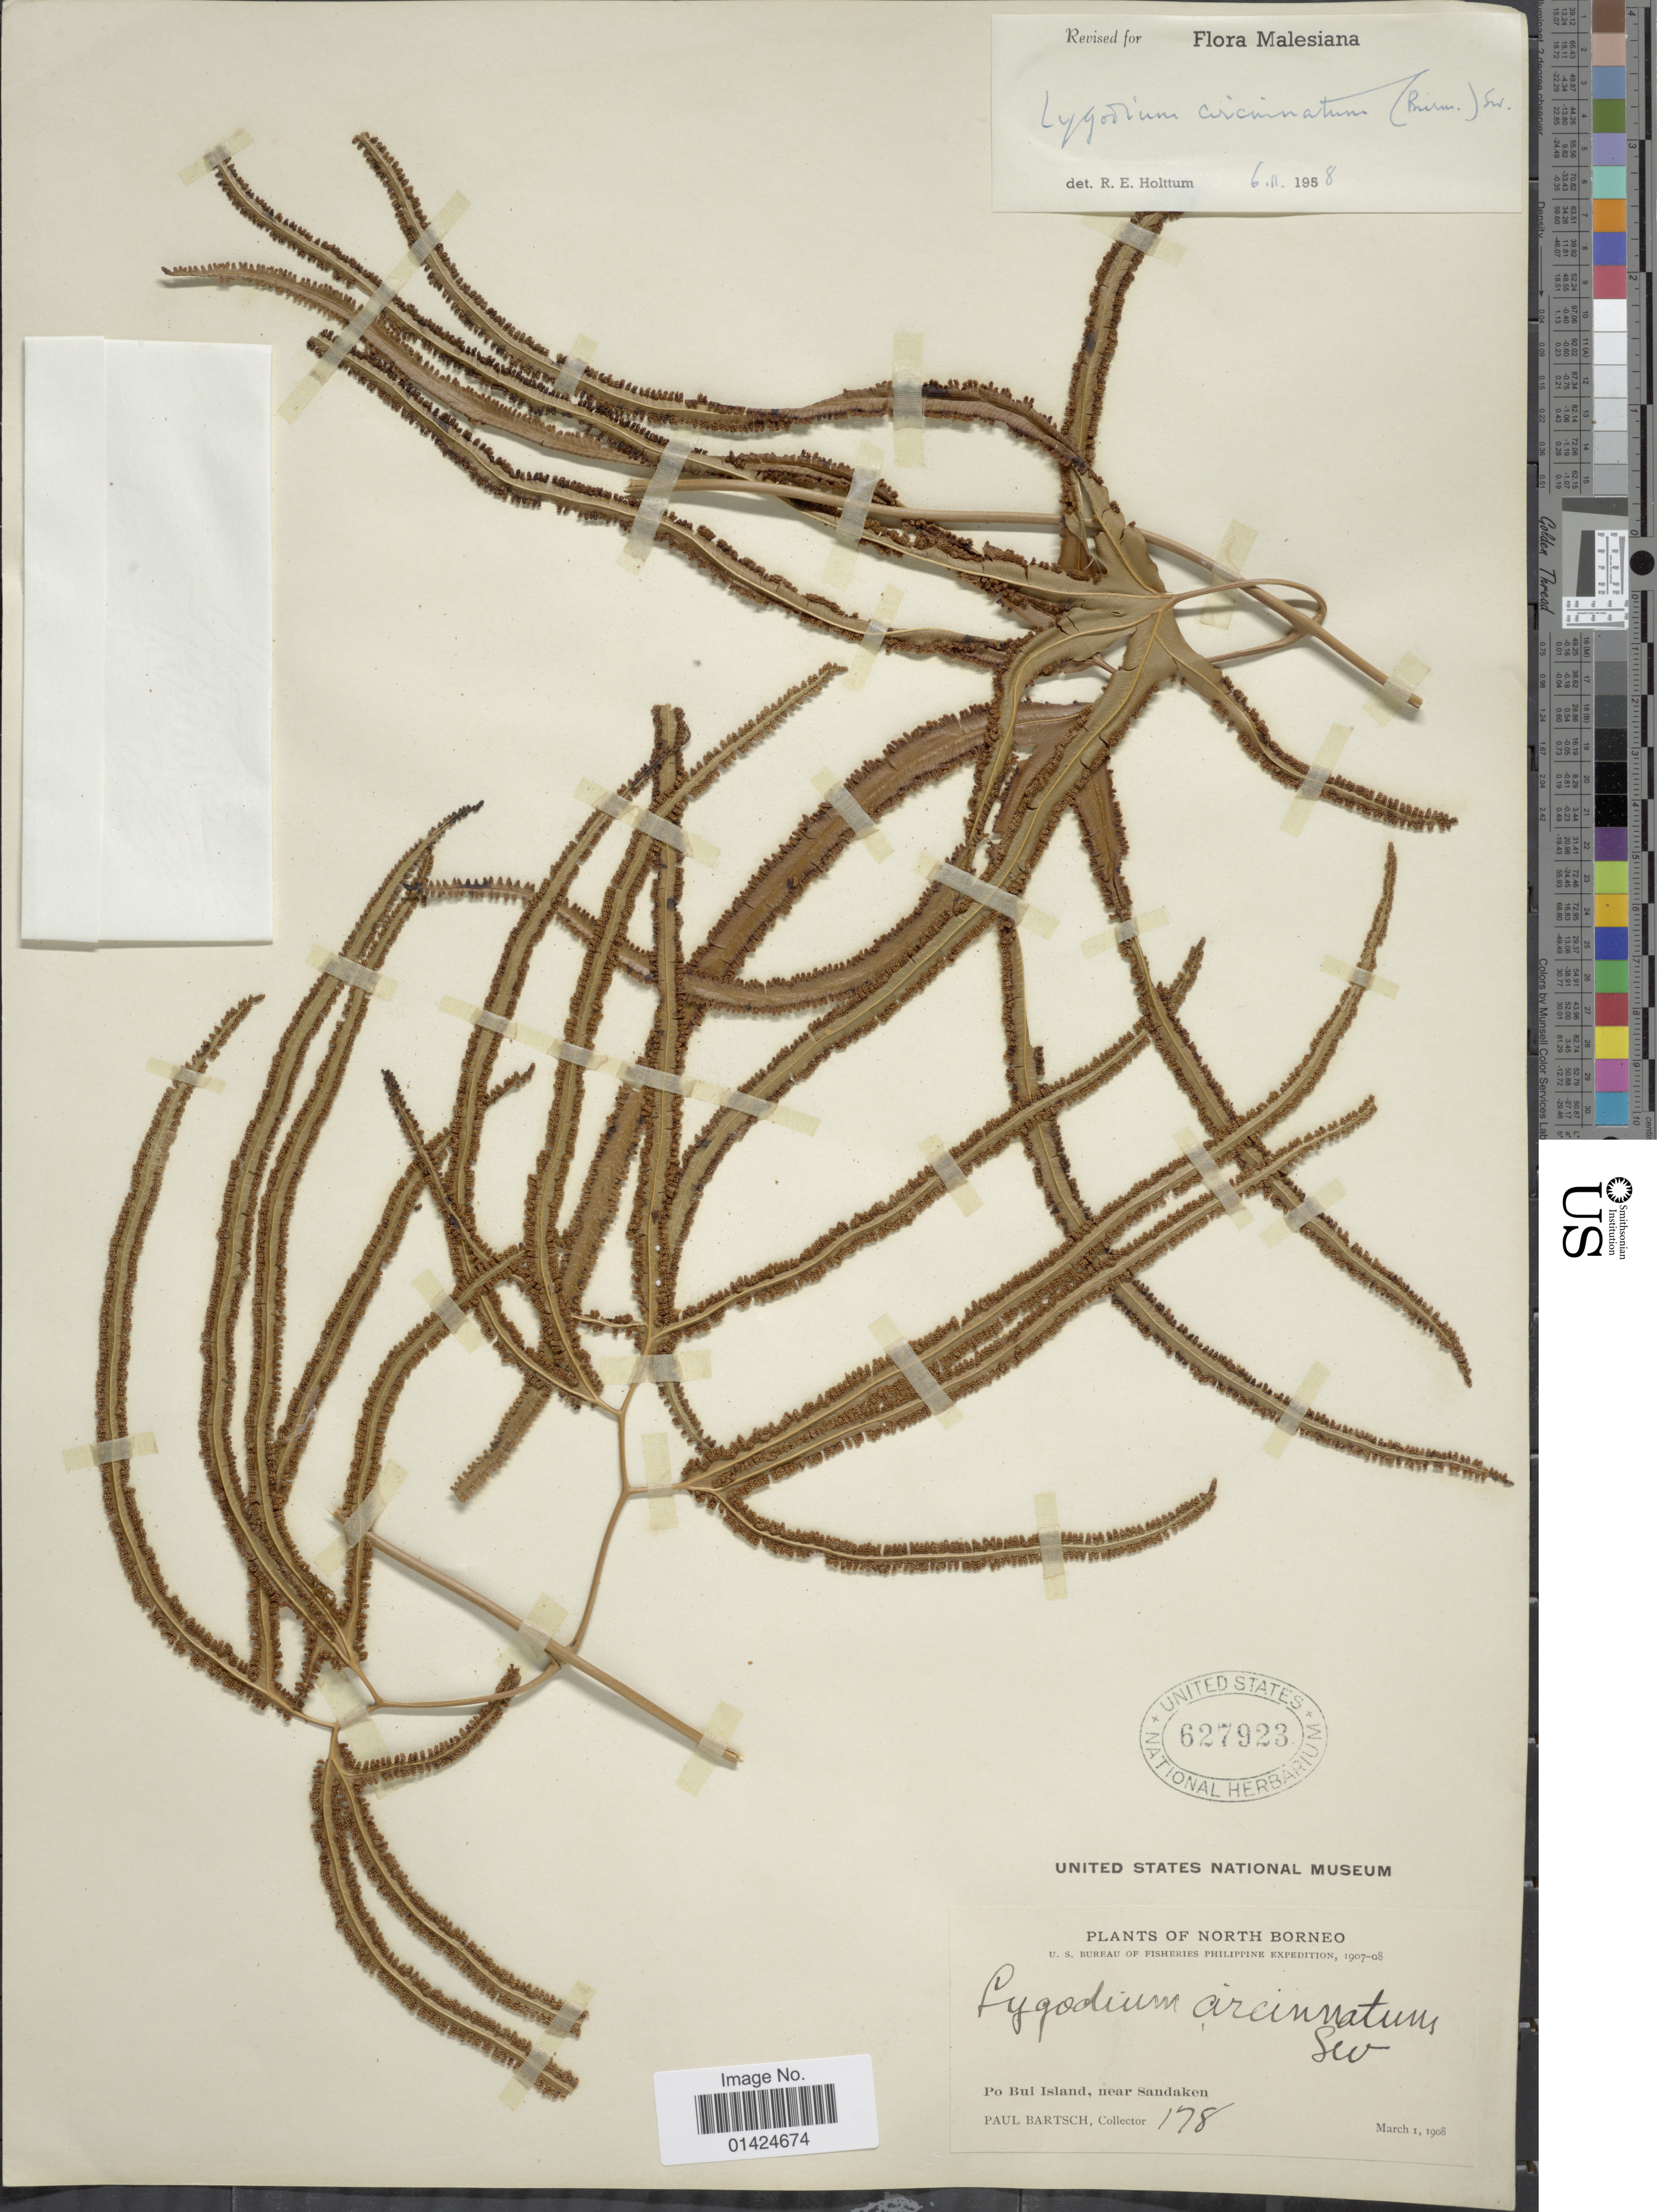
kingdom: Plantae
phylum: Tracheophyta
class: Polypodiopsida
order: Schizaeales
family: Lygodiaceae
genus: Lygodium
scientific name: Lygodium circinnatum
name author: (Burm. f.) Sw.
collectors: P. Bartsch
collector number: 178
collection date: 1908-03-01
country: Malaysia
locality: North Borneo. Po Bui Island, near Sandaken.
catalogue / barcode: US 627923